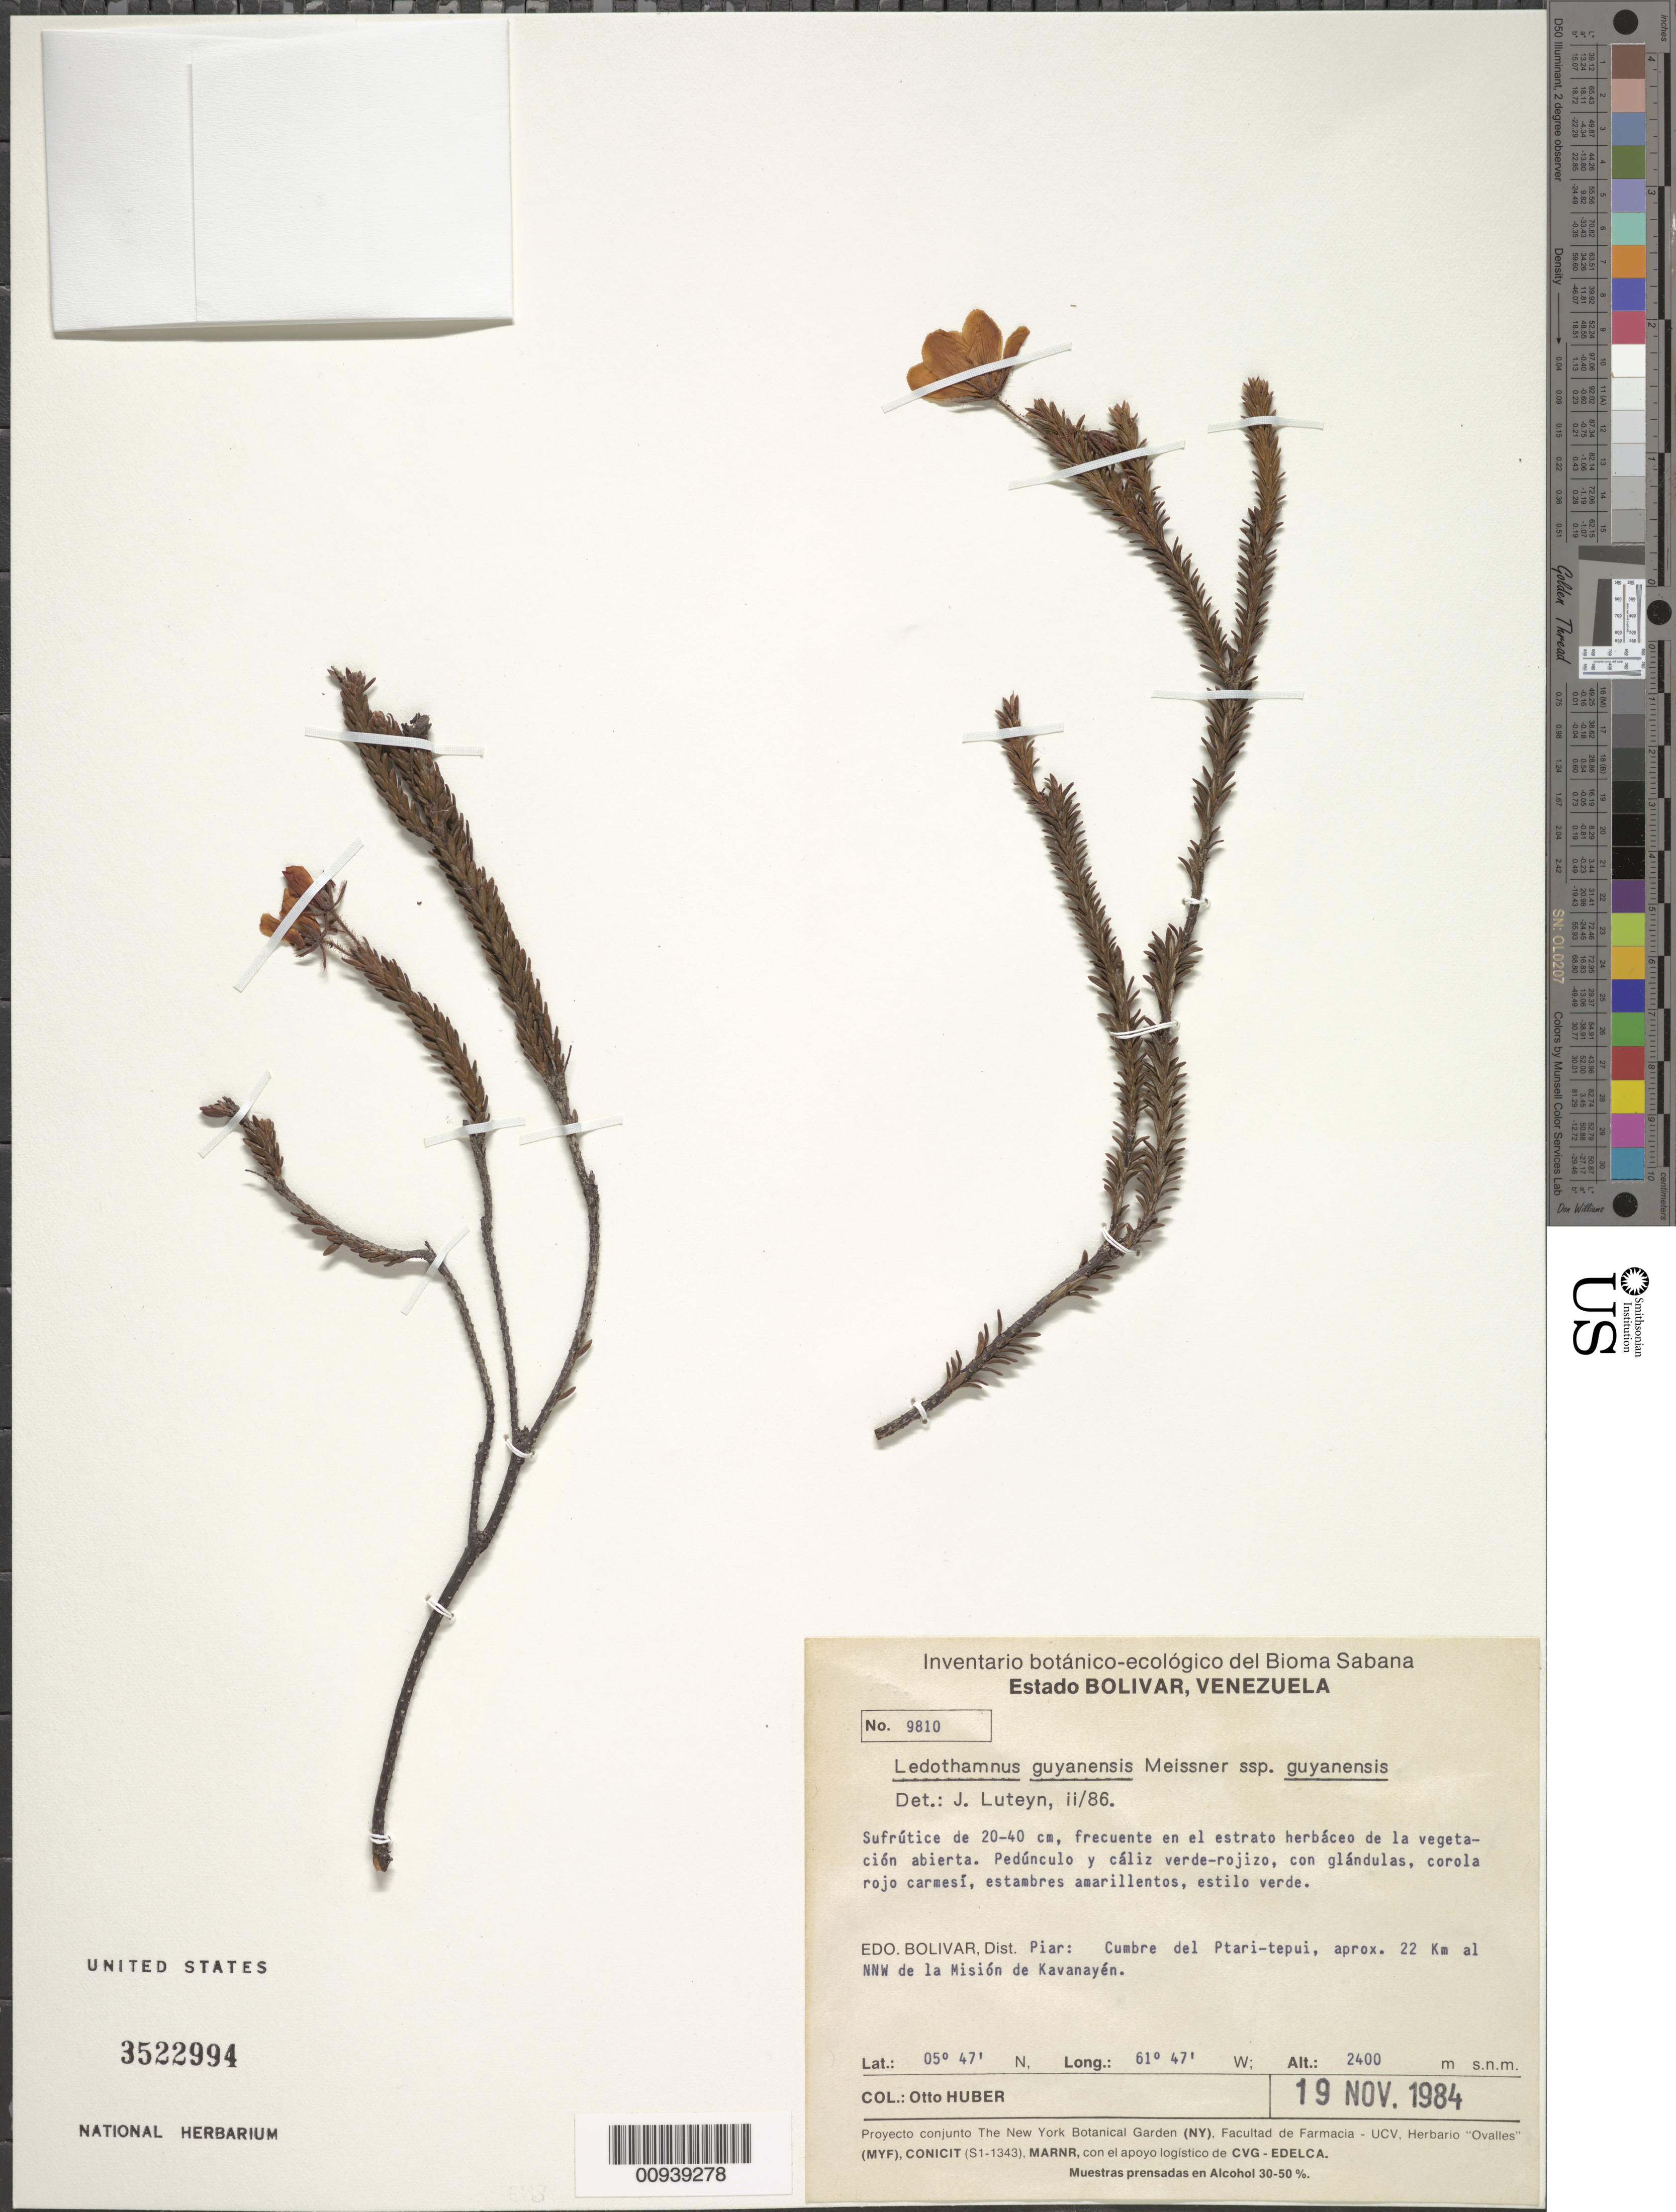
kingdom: Plantae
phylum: Tracheophyta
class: Magnoliopsida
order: Ericales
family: Ericaceae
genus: Ledothamnus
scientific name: Ledothamnus guyanensis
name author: Meisn.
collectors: O. Huber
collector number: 9810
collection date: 1984-11-19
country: Venezuela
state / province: Bolivar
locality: Dist. Piar: Cumbre del Ptari-tepui, aprox. 22 Km al NNW de la Misión de Kavanayén.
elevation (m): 2400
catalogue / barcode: US 3522994